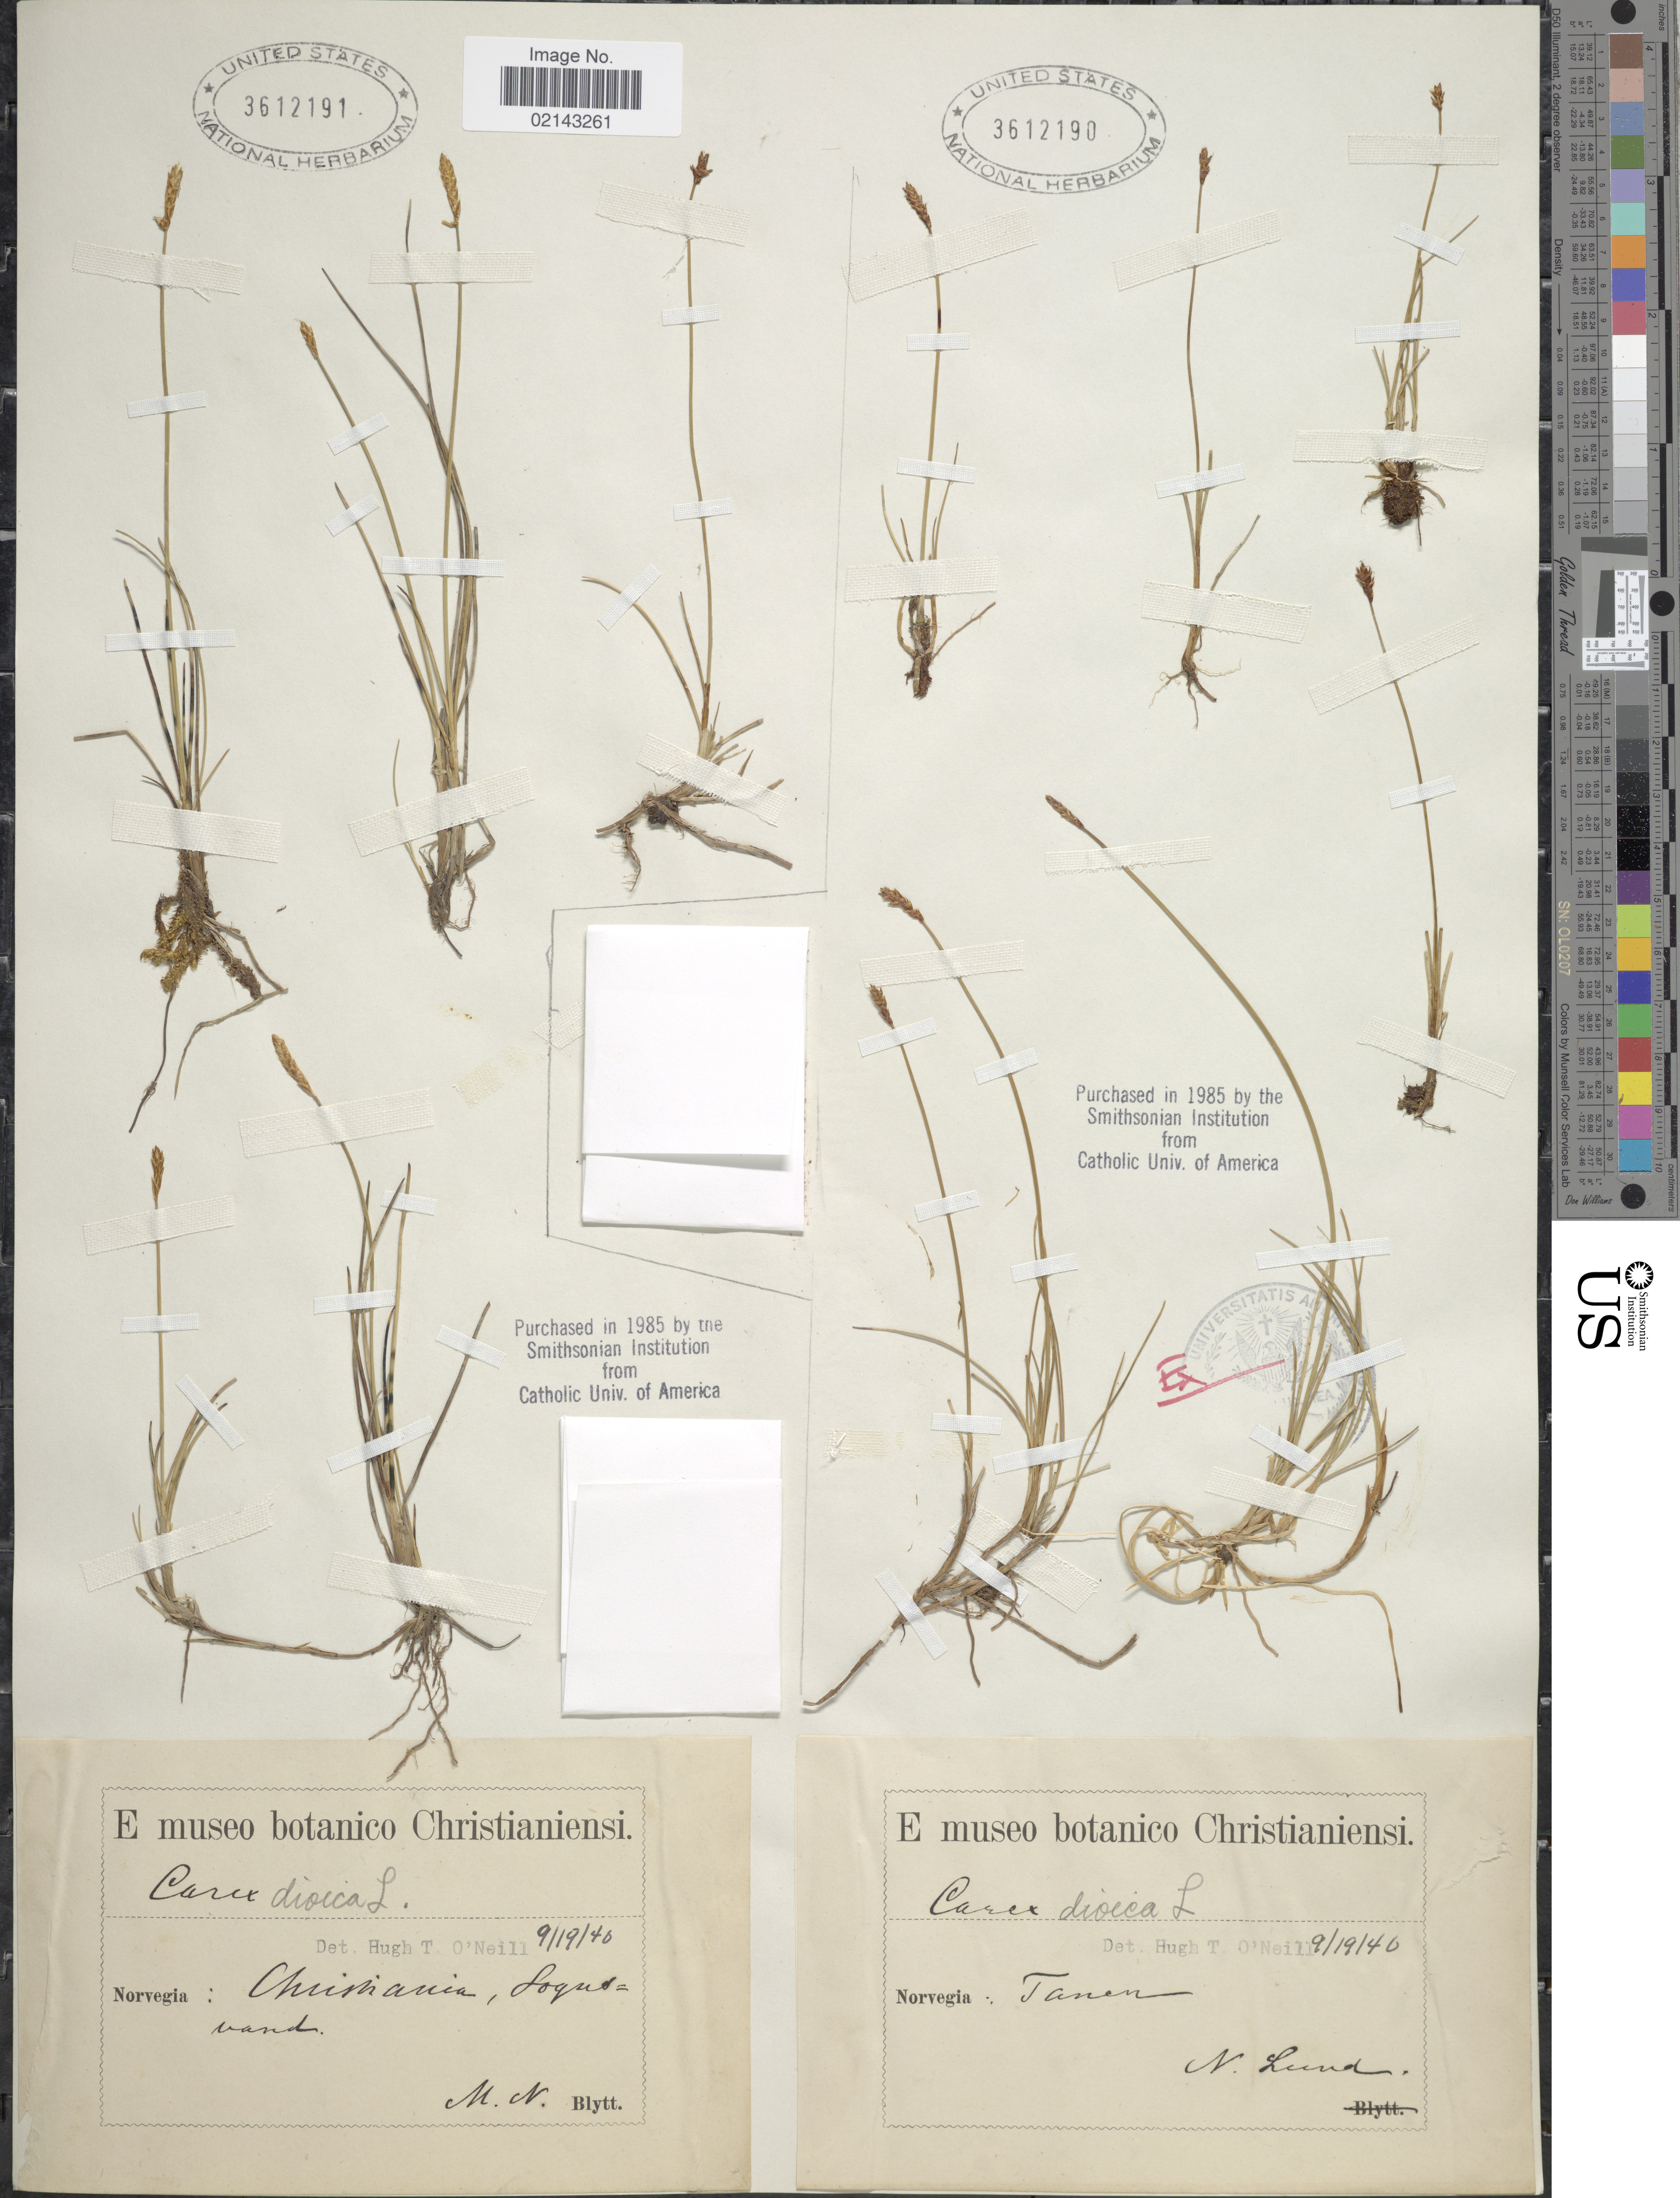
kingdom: Plantae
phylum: Tracheophyta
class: Liliopsida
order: Poales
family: Cyperaceae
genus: Carex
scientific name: Carex dioica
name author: L.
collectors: N. Lund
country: Norway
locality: Norvegia: Tanen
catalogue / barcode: US 3612190